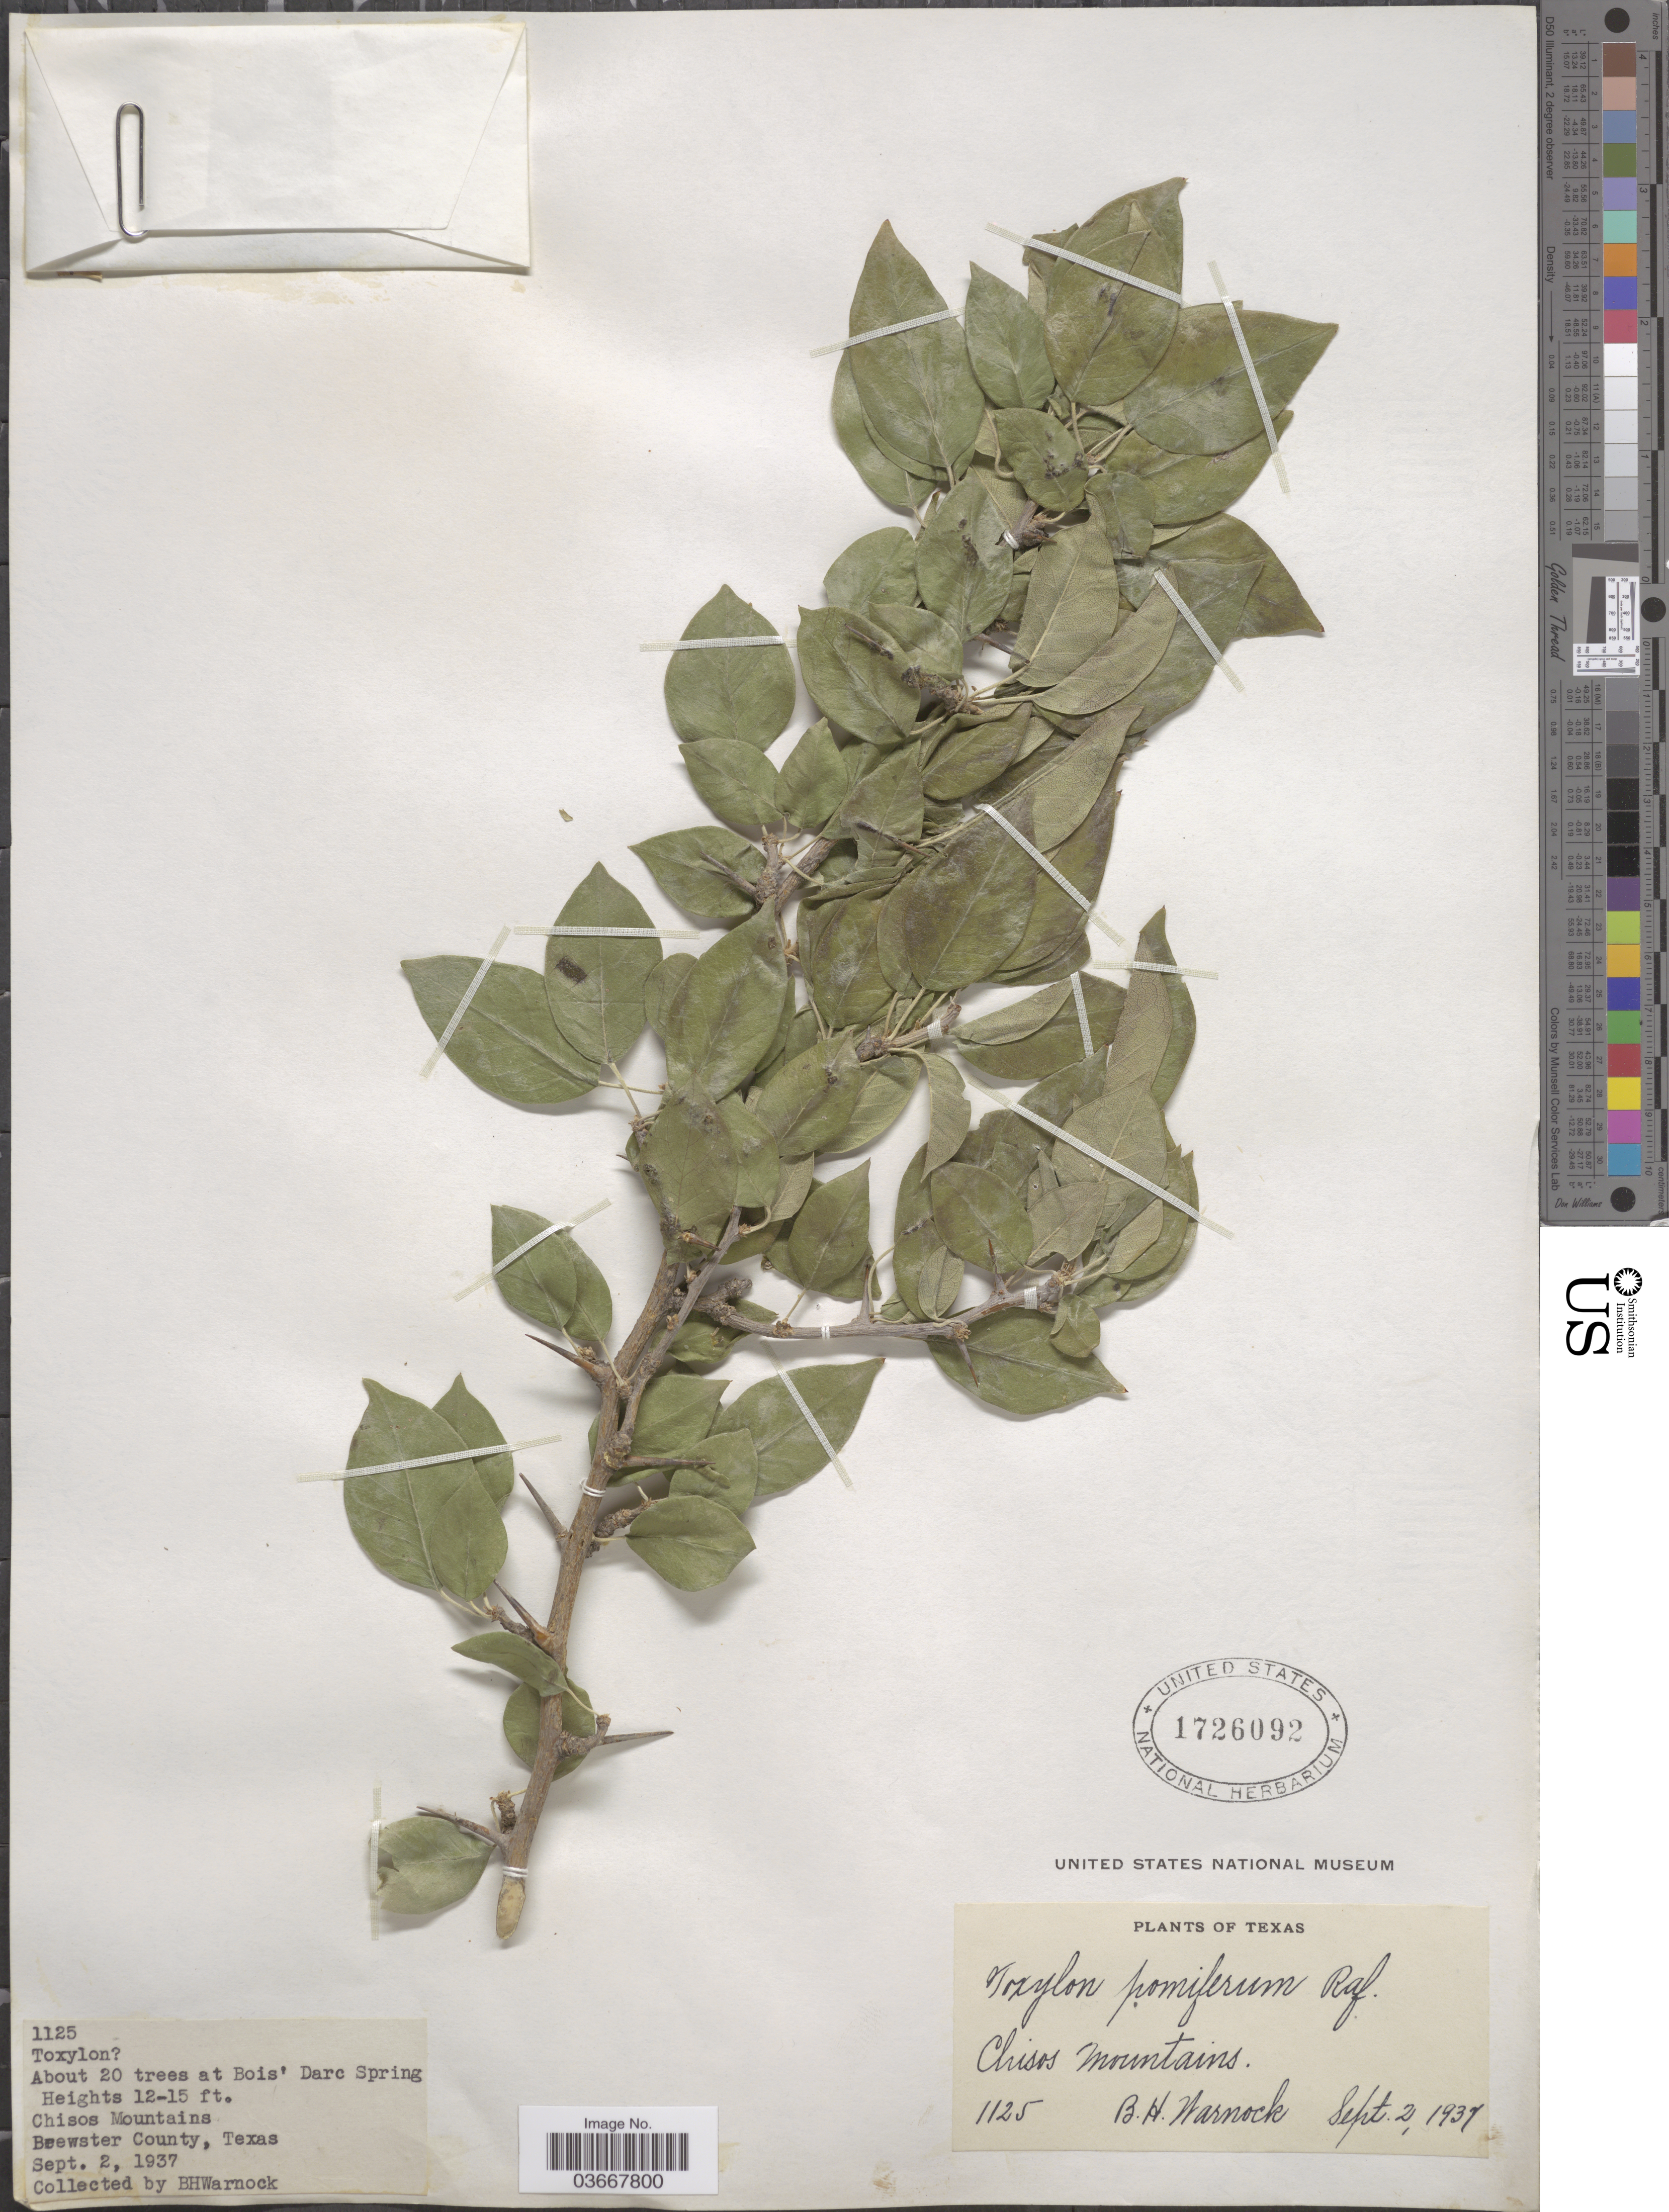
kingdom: Plantae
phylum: Tracheophyta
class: Magnoliopsida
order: Rosales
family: Moraceae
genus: Maclura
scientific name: Maclura pomifera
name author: (Raf.) C.K. Schneid.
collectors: B. H. Warnock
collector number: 1125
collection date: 1937-09-02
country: United States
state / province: Texas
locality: Chisos Mountains. Brewster County.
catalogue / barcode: US 1726092